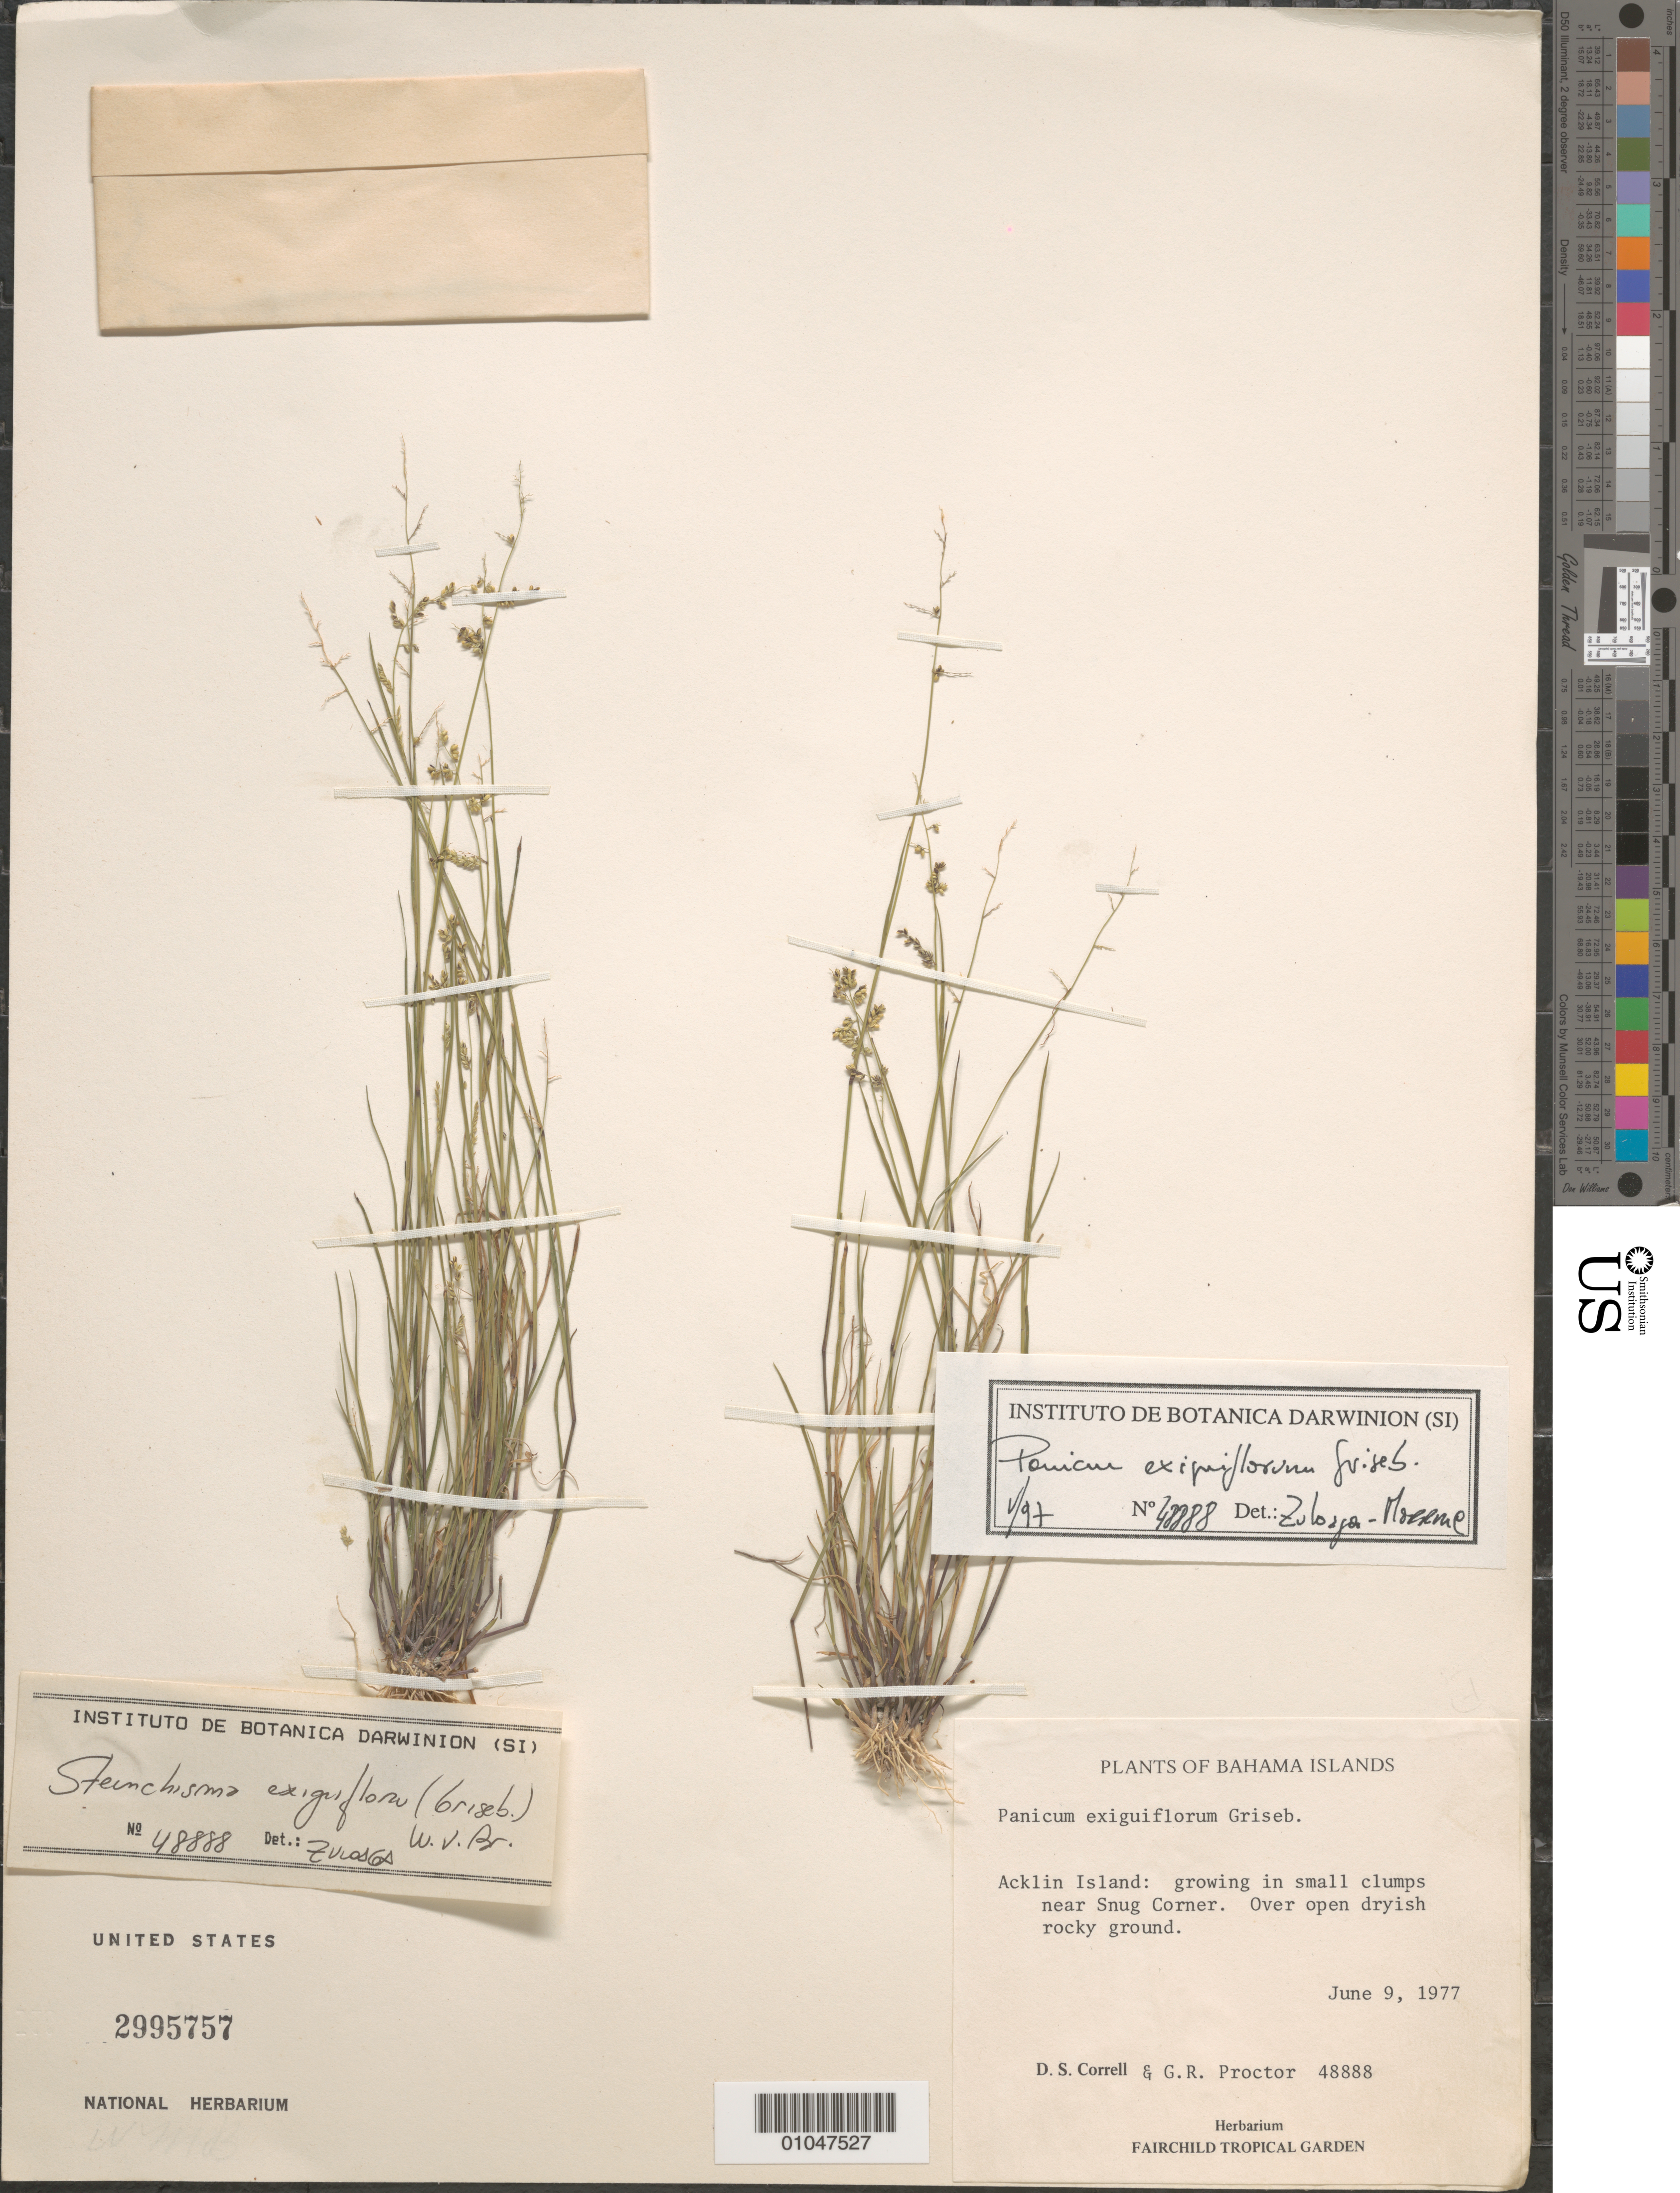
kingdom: Plantae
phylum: Tracheophyta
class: Liliopsida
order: Poales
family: Poaceae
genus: Panicum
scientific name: Panicum exiguiflorum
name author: Griseb.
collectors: D. S. Correll & G. R. Proctor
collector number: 48888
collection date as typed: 09 Jun 1977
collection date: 1977-06-09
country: Bahamas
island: Acklin's I.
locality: Near Snug Corner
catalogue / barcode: US 2995757